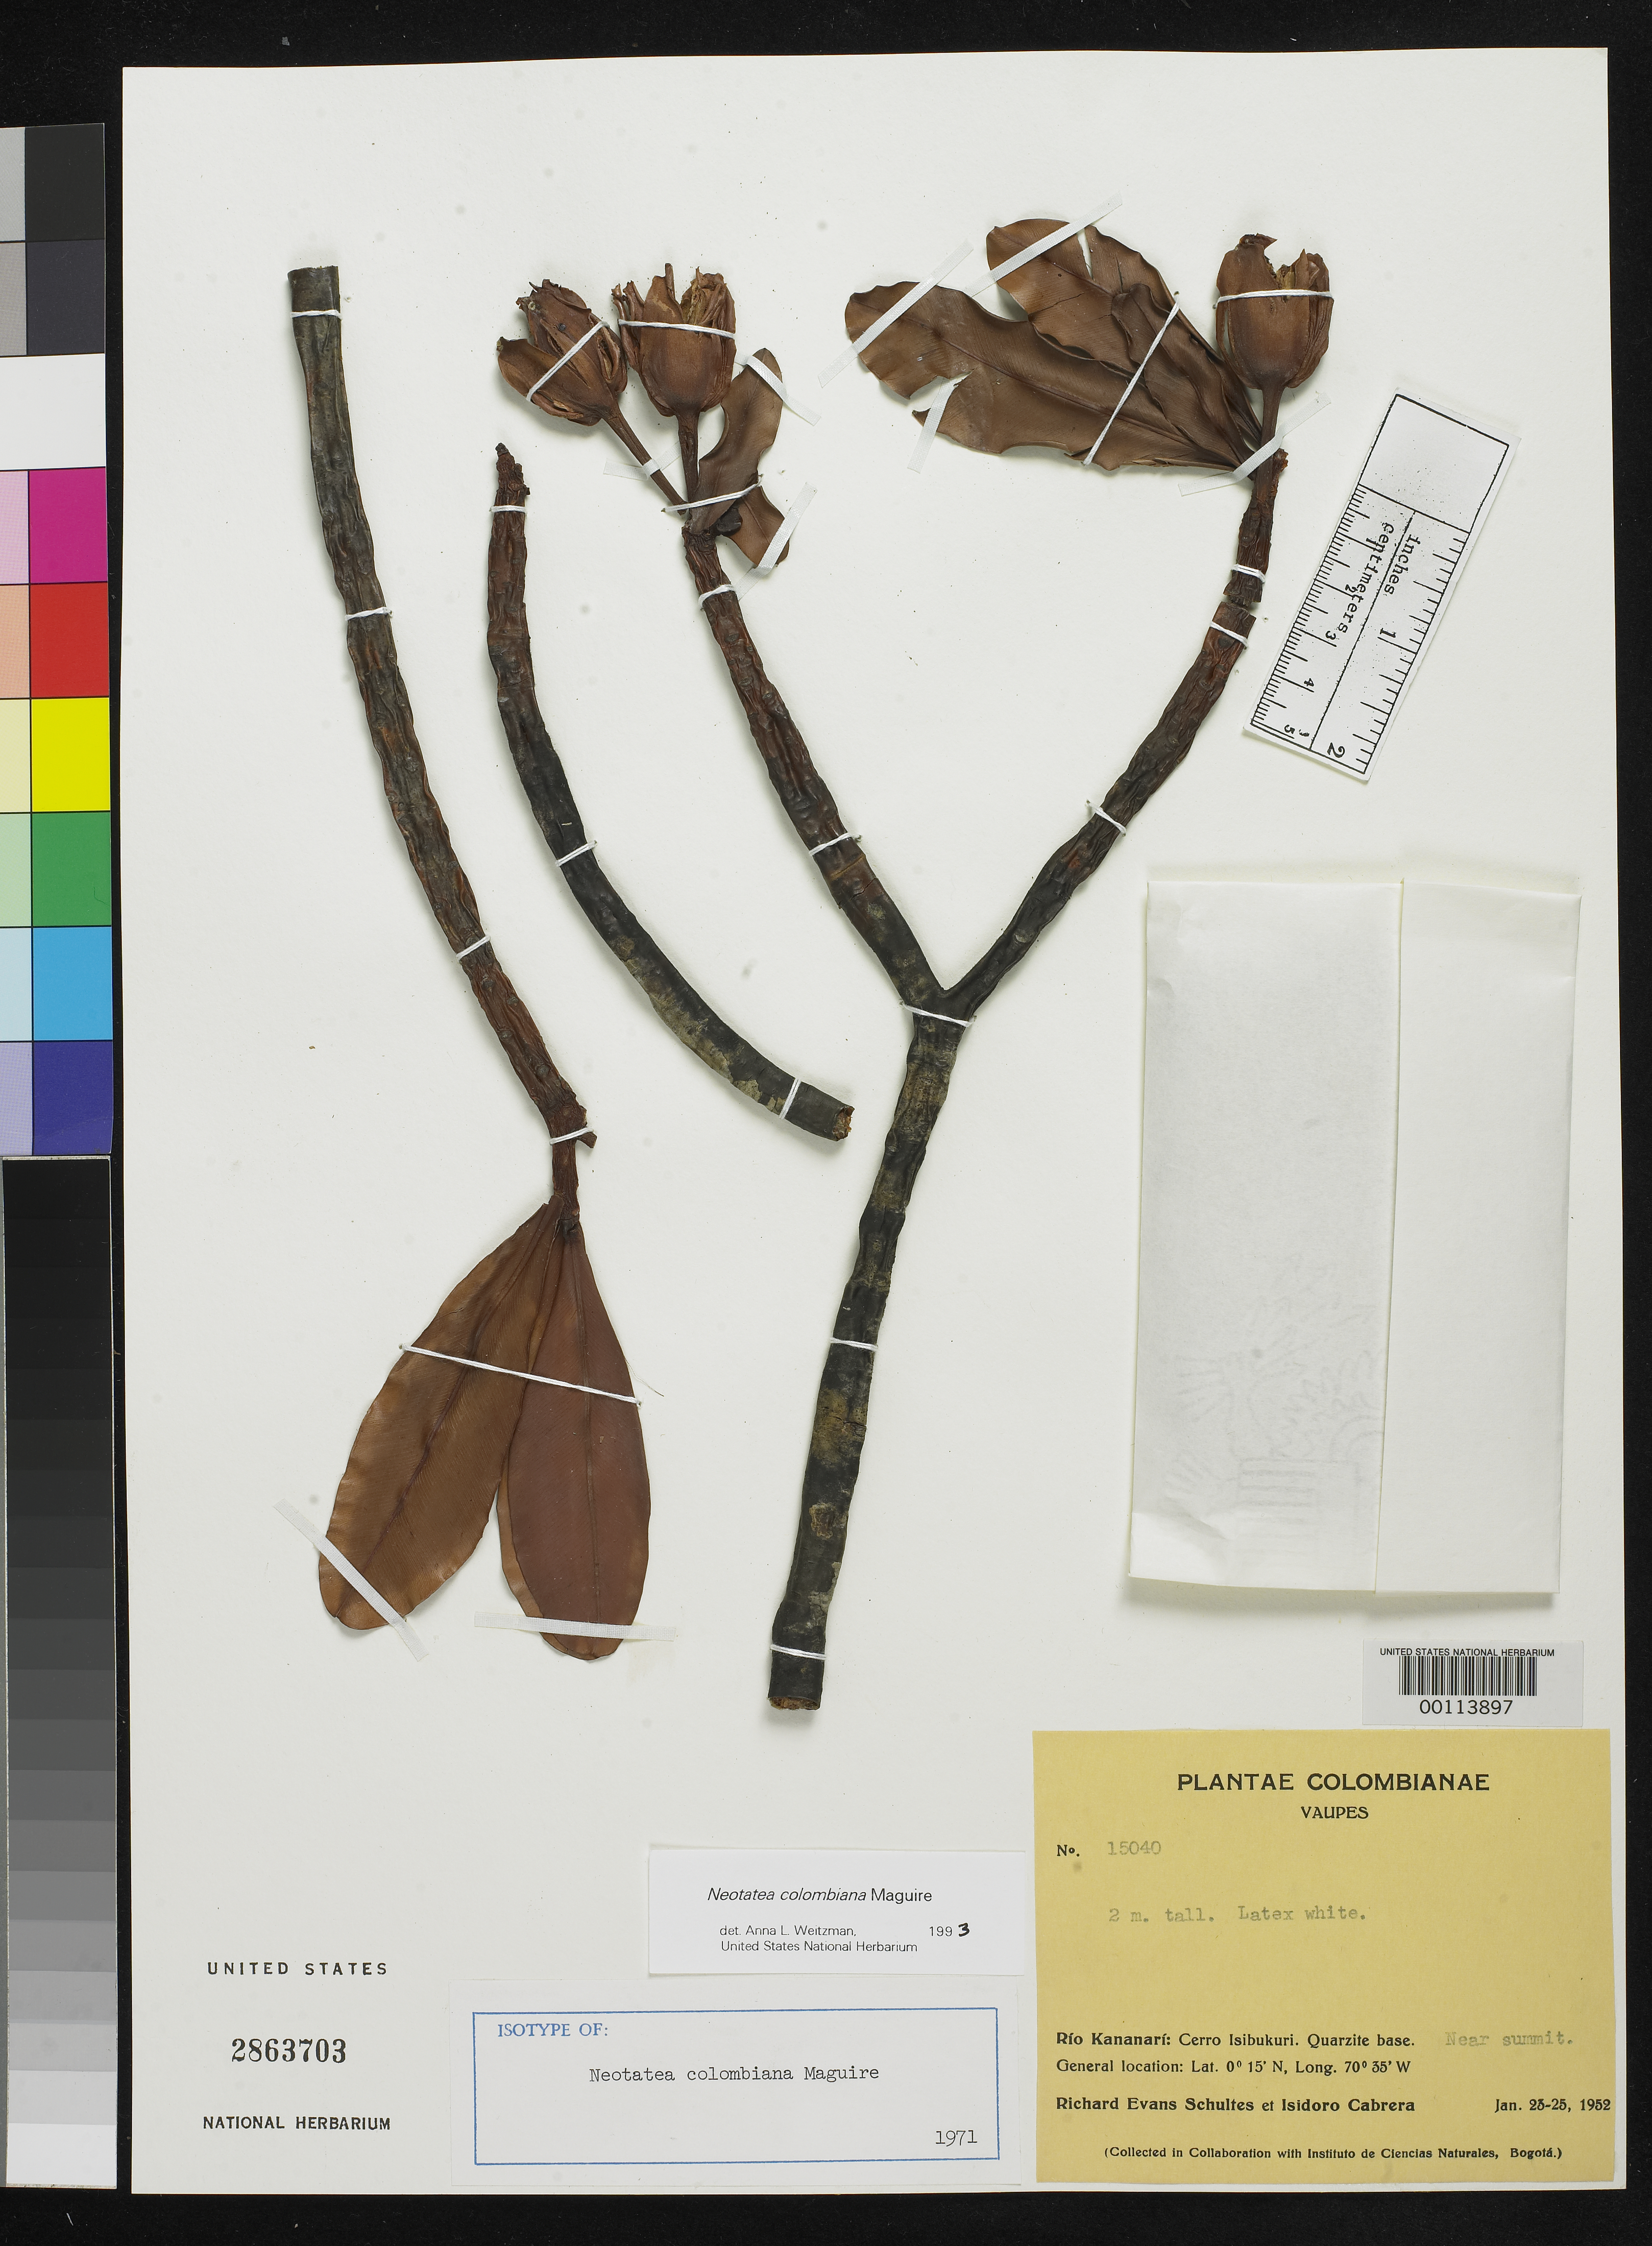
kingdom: Plantae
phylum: Tracheophyta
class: Magnoliopsida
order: Malpighiales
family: Calophyllaceae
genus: Neotatea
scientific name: Neotatea colombiana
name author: Maguire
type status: Isotype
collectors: R. E. Schultes & I. Cabrera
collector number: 15040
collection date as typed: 23 Jan 1952 to 25 Jan 1952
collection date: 1952-01-23/1952-01-25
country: Colombia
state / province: Vaupés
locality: Rio Kananari, Cerro Isibukuri.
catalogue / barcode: US 2863703